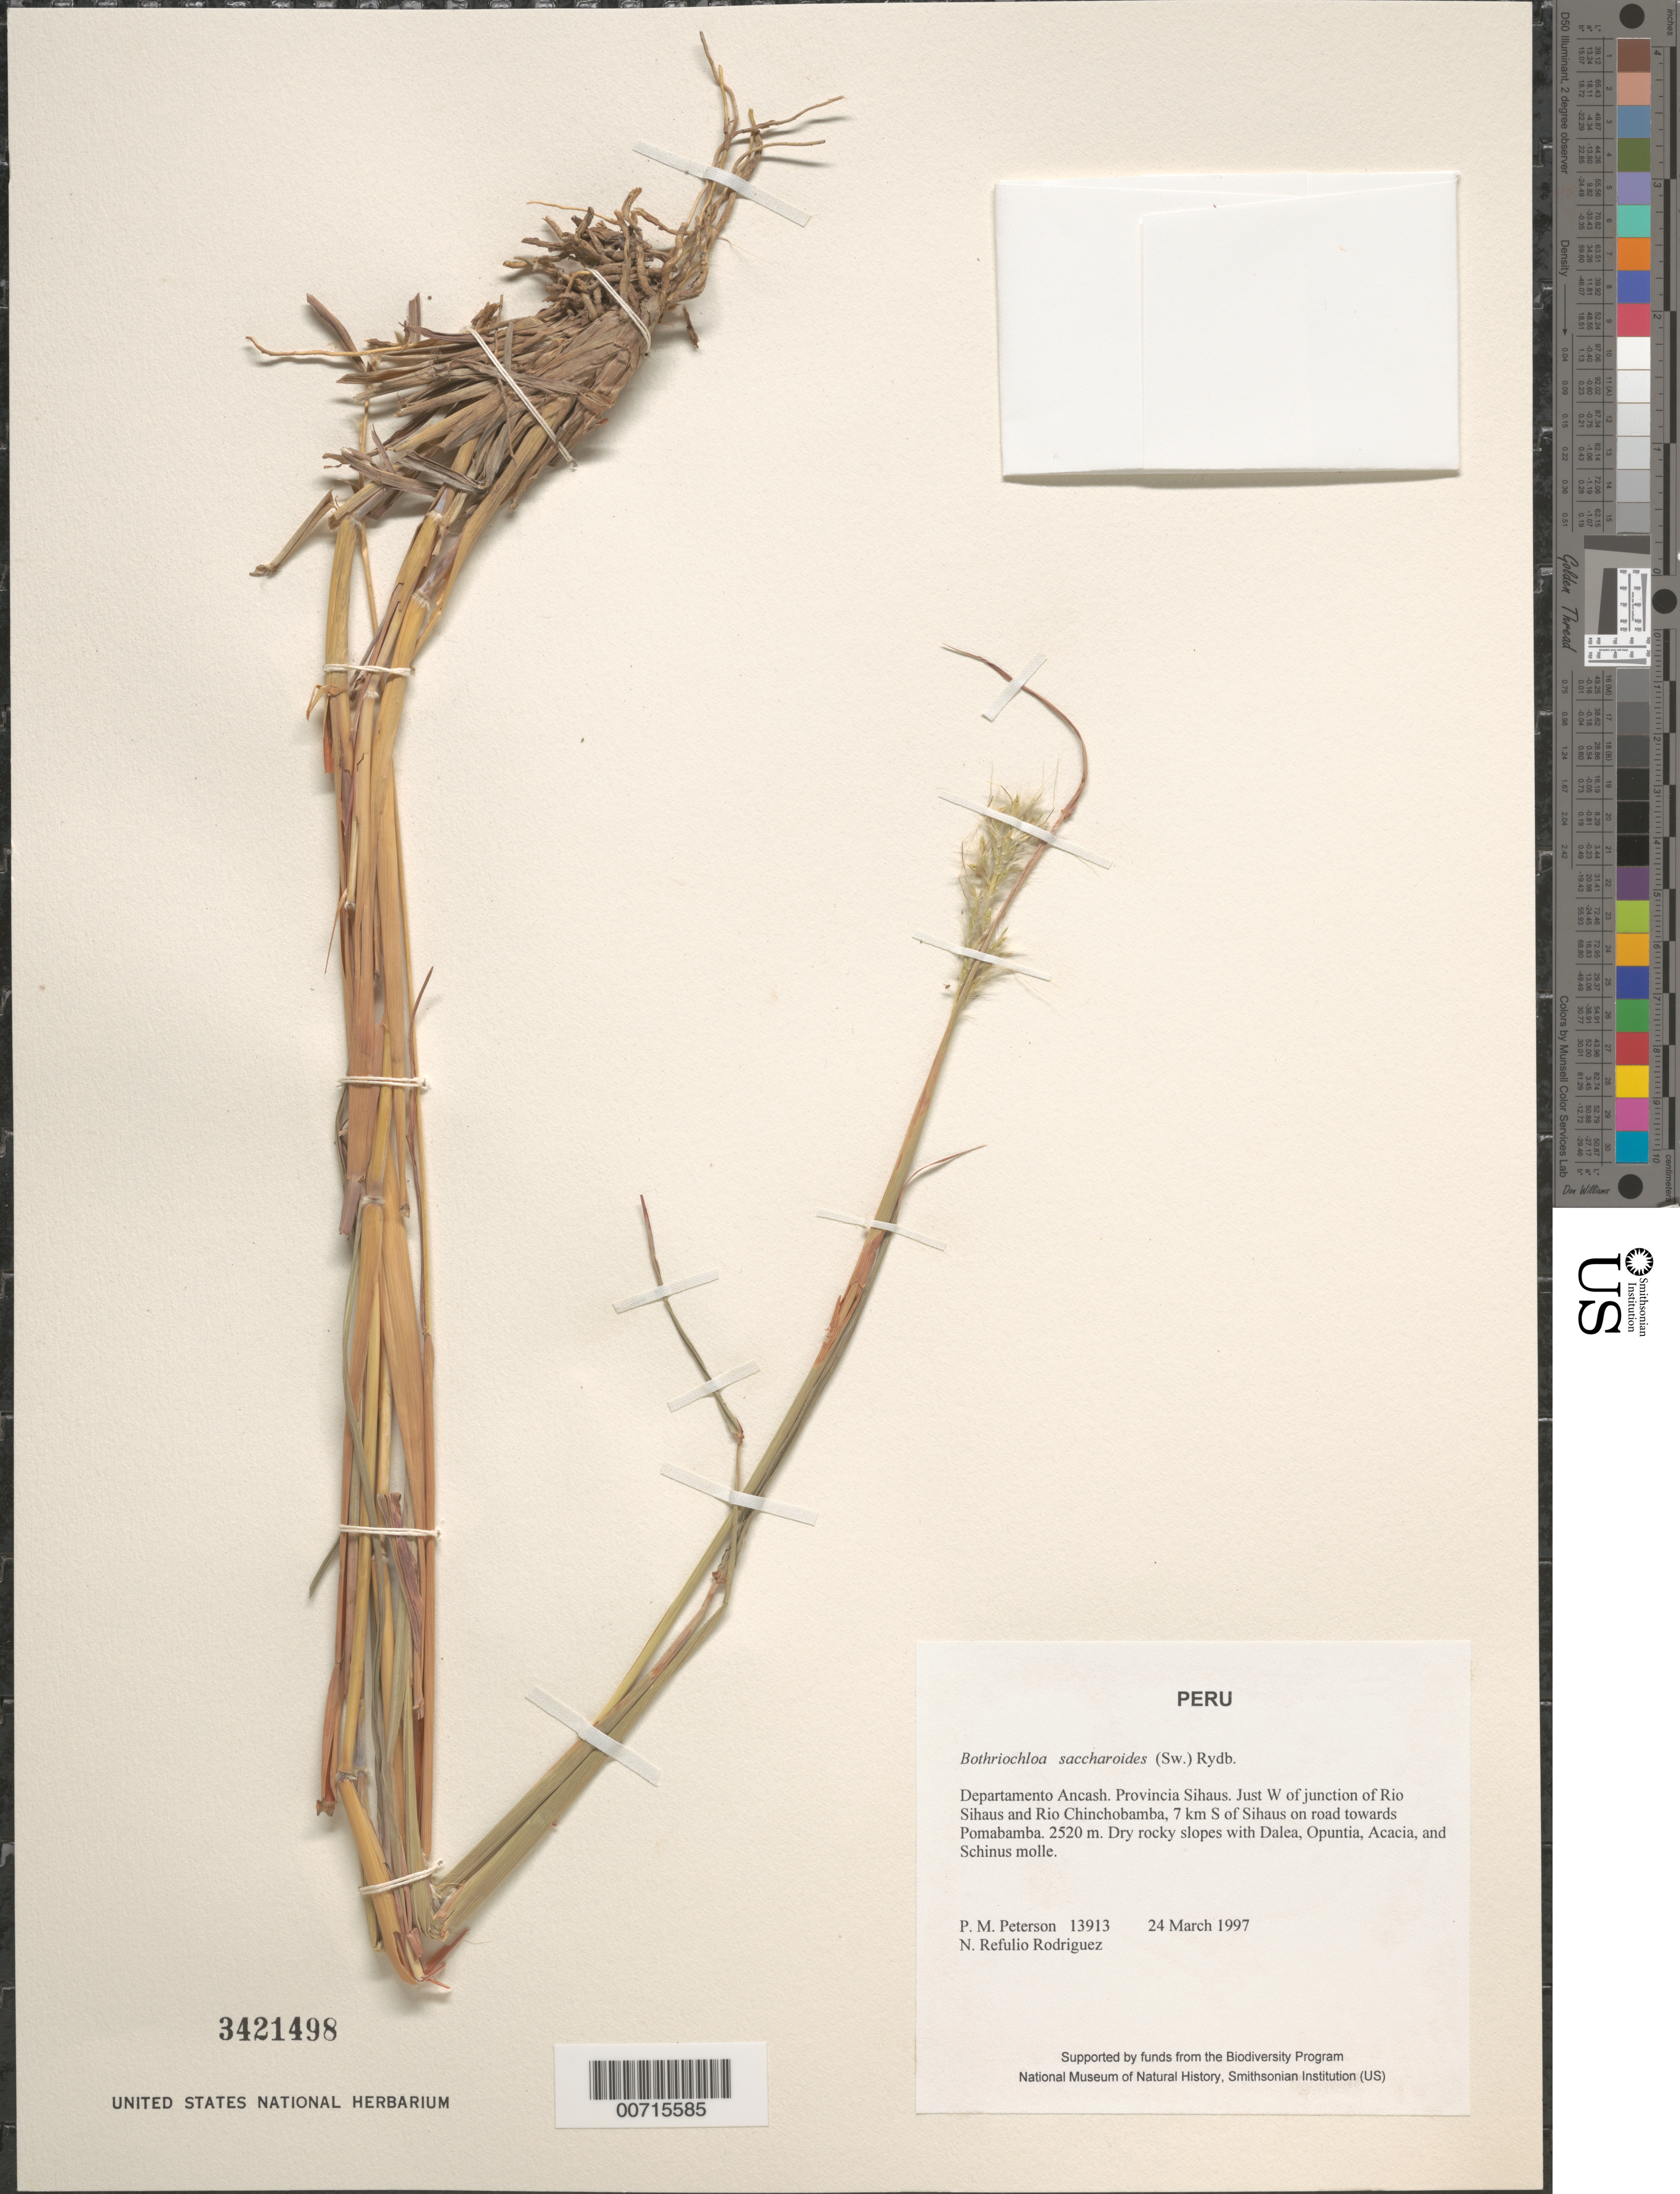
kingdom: Plantae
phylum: Tracheophyta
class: Liliopsida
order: Poales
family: Poaceae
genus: Bothriochloa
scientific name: Bothriochloa saccharoides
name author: (Sw.) Rydb.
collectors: P. M. Peterson & N. Refulio-Rodríguez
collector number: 13913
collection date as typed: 24 Mar 1997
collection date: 1997-03-24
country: Peru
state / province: Ancash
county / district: Sihuas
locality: Just W of junction of Rio Sihuas and Rio Chinchobamba, 7 km S of Sihuas on road towards Pomabamba.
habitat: Dry rocky slopes with Dalea, Opuntia, Acacia, and Schinus molle.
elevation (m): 2520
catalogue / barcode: US 3421498